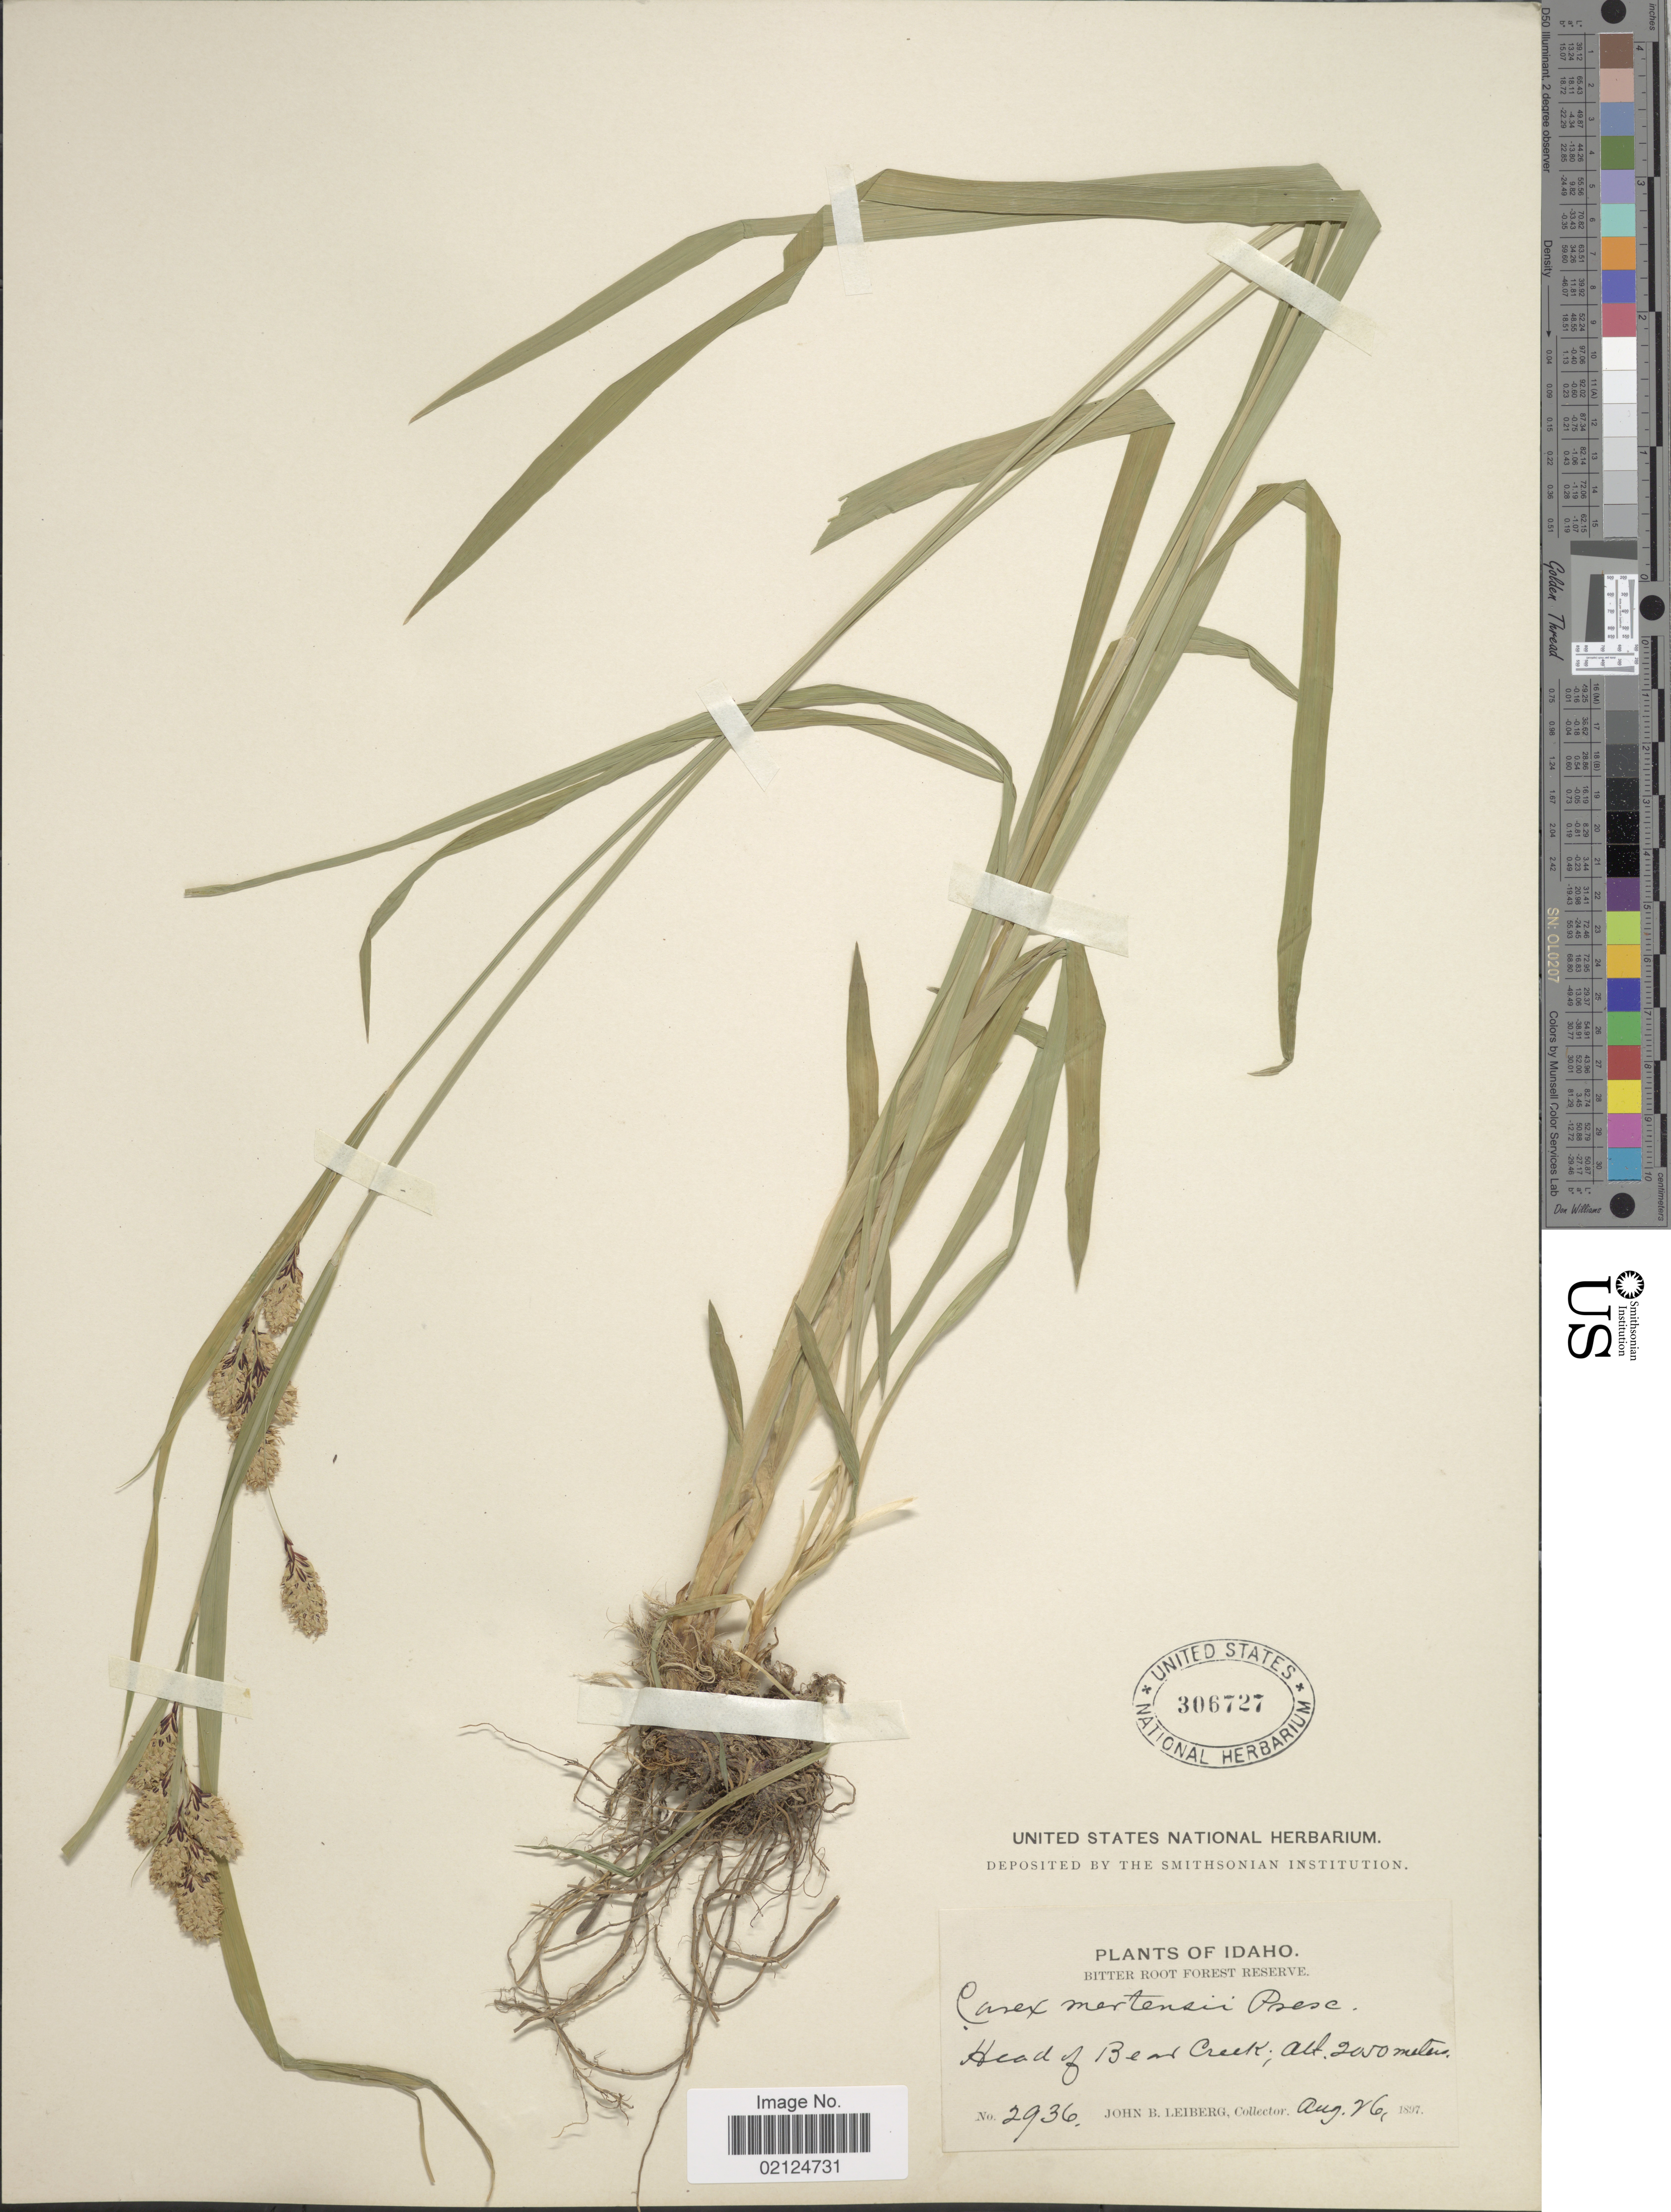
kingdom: Plantae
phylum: Tracheophyta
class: Liliopsida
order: Poales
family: Cyperaceae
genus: Carex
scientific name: Carex mertensii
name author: J.D. Prescott ex Bong.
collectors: J. B. Leiberg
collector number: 2936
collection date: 1897-08-26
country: United States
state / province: Idaho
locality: Bitter Root Forest Reserve, Head of Bear Creek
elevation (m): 2050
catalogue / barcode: US 306727